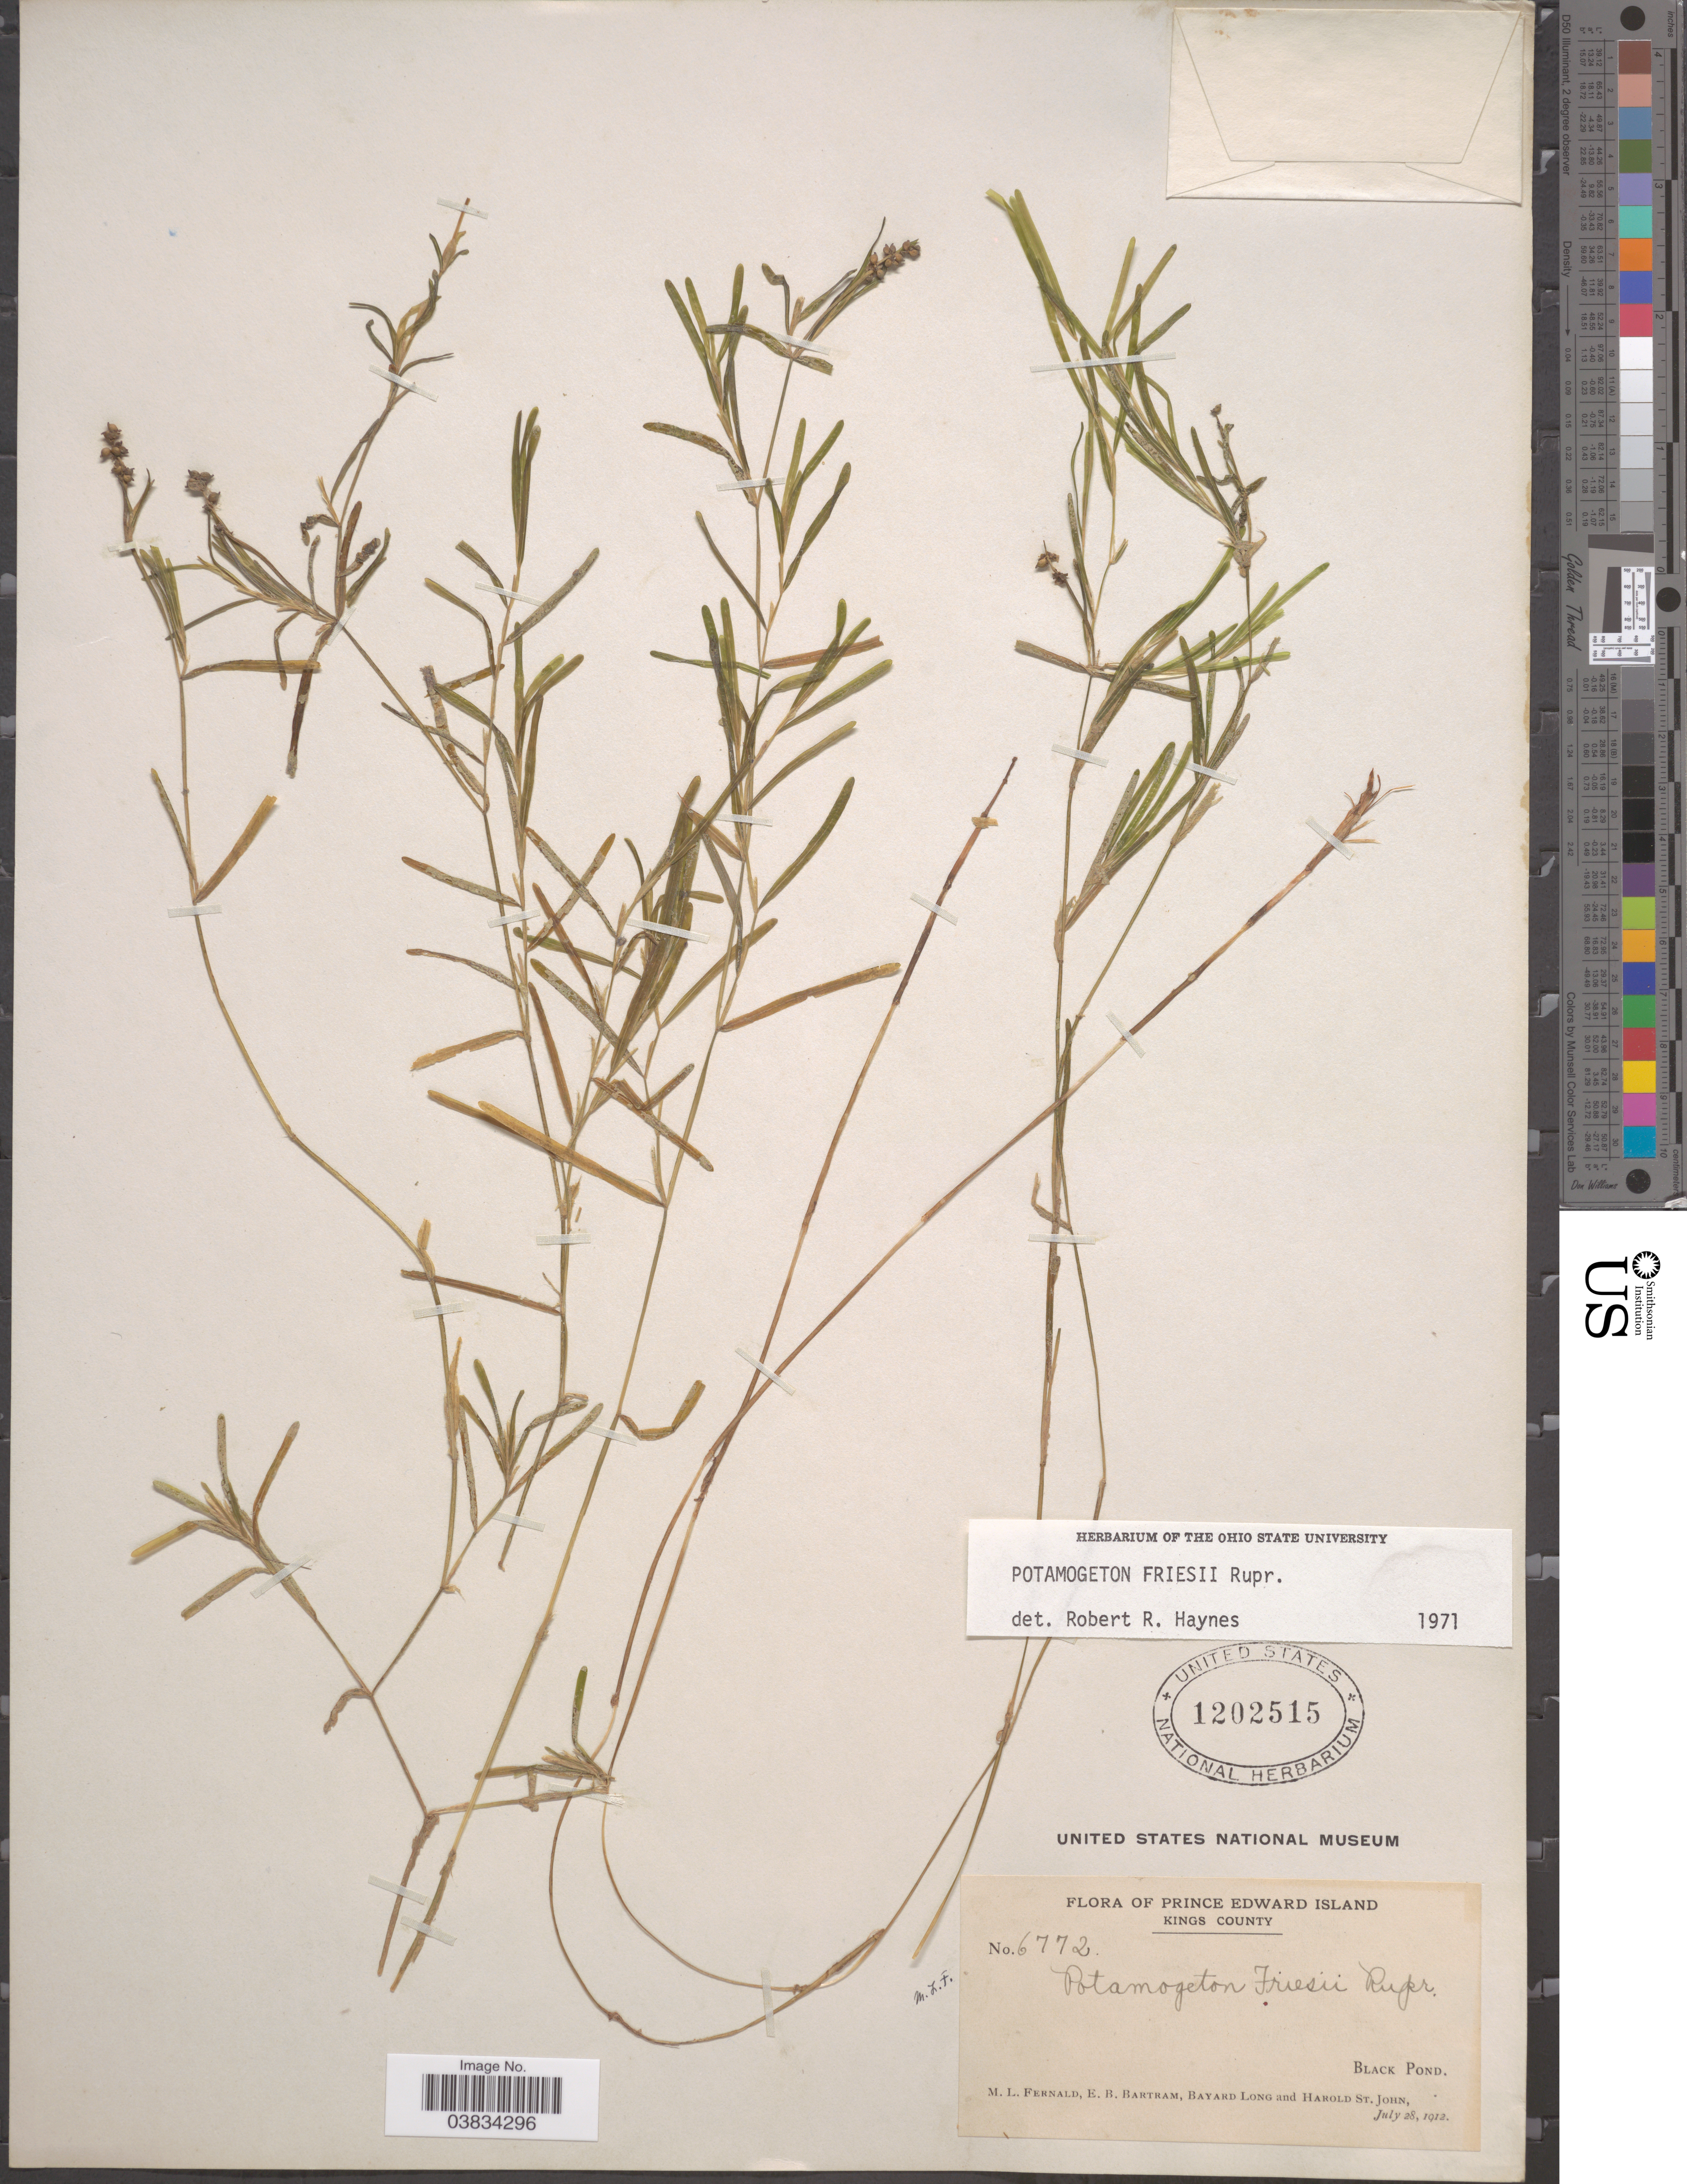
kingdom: Plantae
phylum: Tracheophyta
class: Liliopsida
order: Alismatales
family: Potamogetonaceae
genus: Potamogeton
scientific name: Potamogeton friesii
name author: Rupr.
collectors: M. L. Fernald, E. B. Bartram, B. Long & H. St. John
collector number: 6772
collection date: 1912-07-28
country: Australia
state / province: Queensland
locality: Prince Edward Island. Kings County. Black Pond.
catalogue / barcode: US 1202515